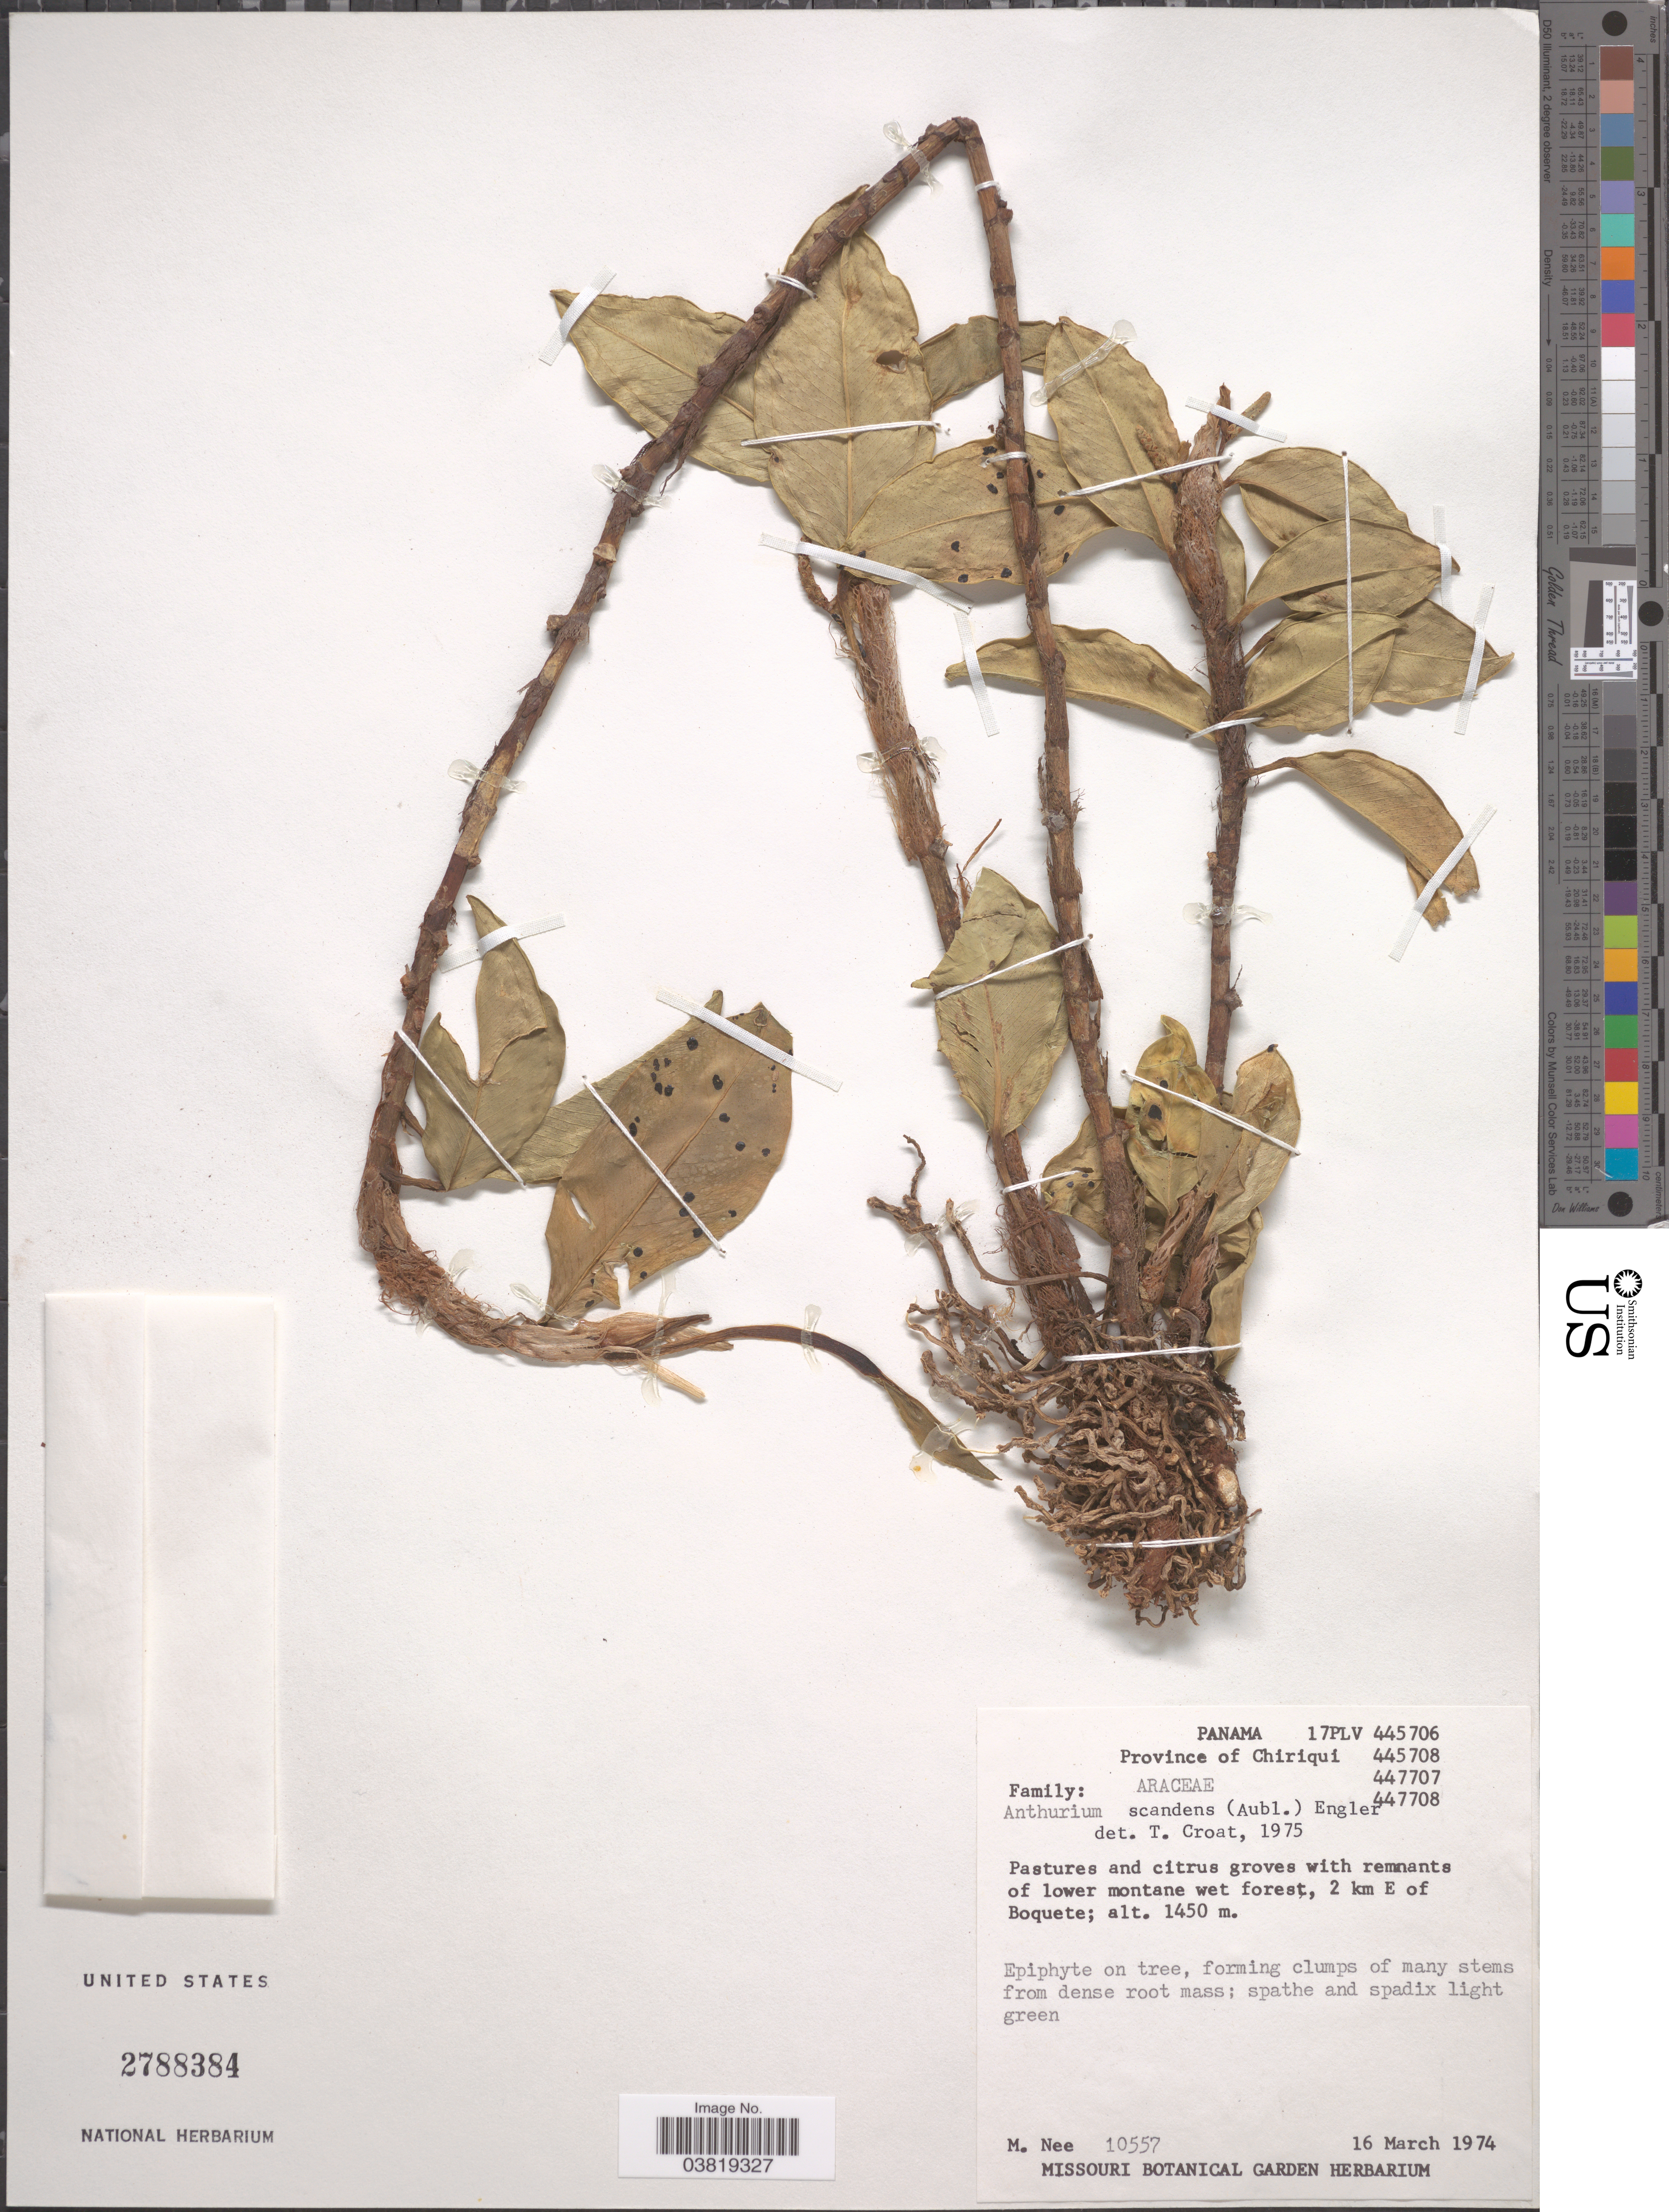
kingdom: Plantae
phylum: Tracheophyta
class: Liliopsida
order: Alismatales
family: Araceae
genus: Anthurium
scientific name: Anthurium scandens var. scandens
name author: (Aubl.) Engl.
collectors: M. Nee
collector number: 10557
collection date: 1974-03-16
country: Panama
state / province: Chiriqui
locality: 2 km E of Boquete.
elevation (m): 1450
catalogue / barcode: US 2788384